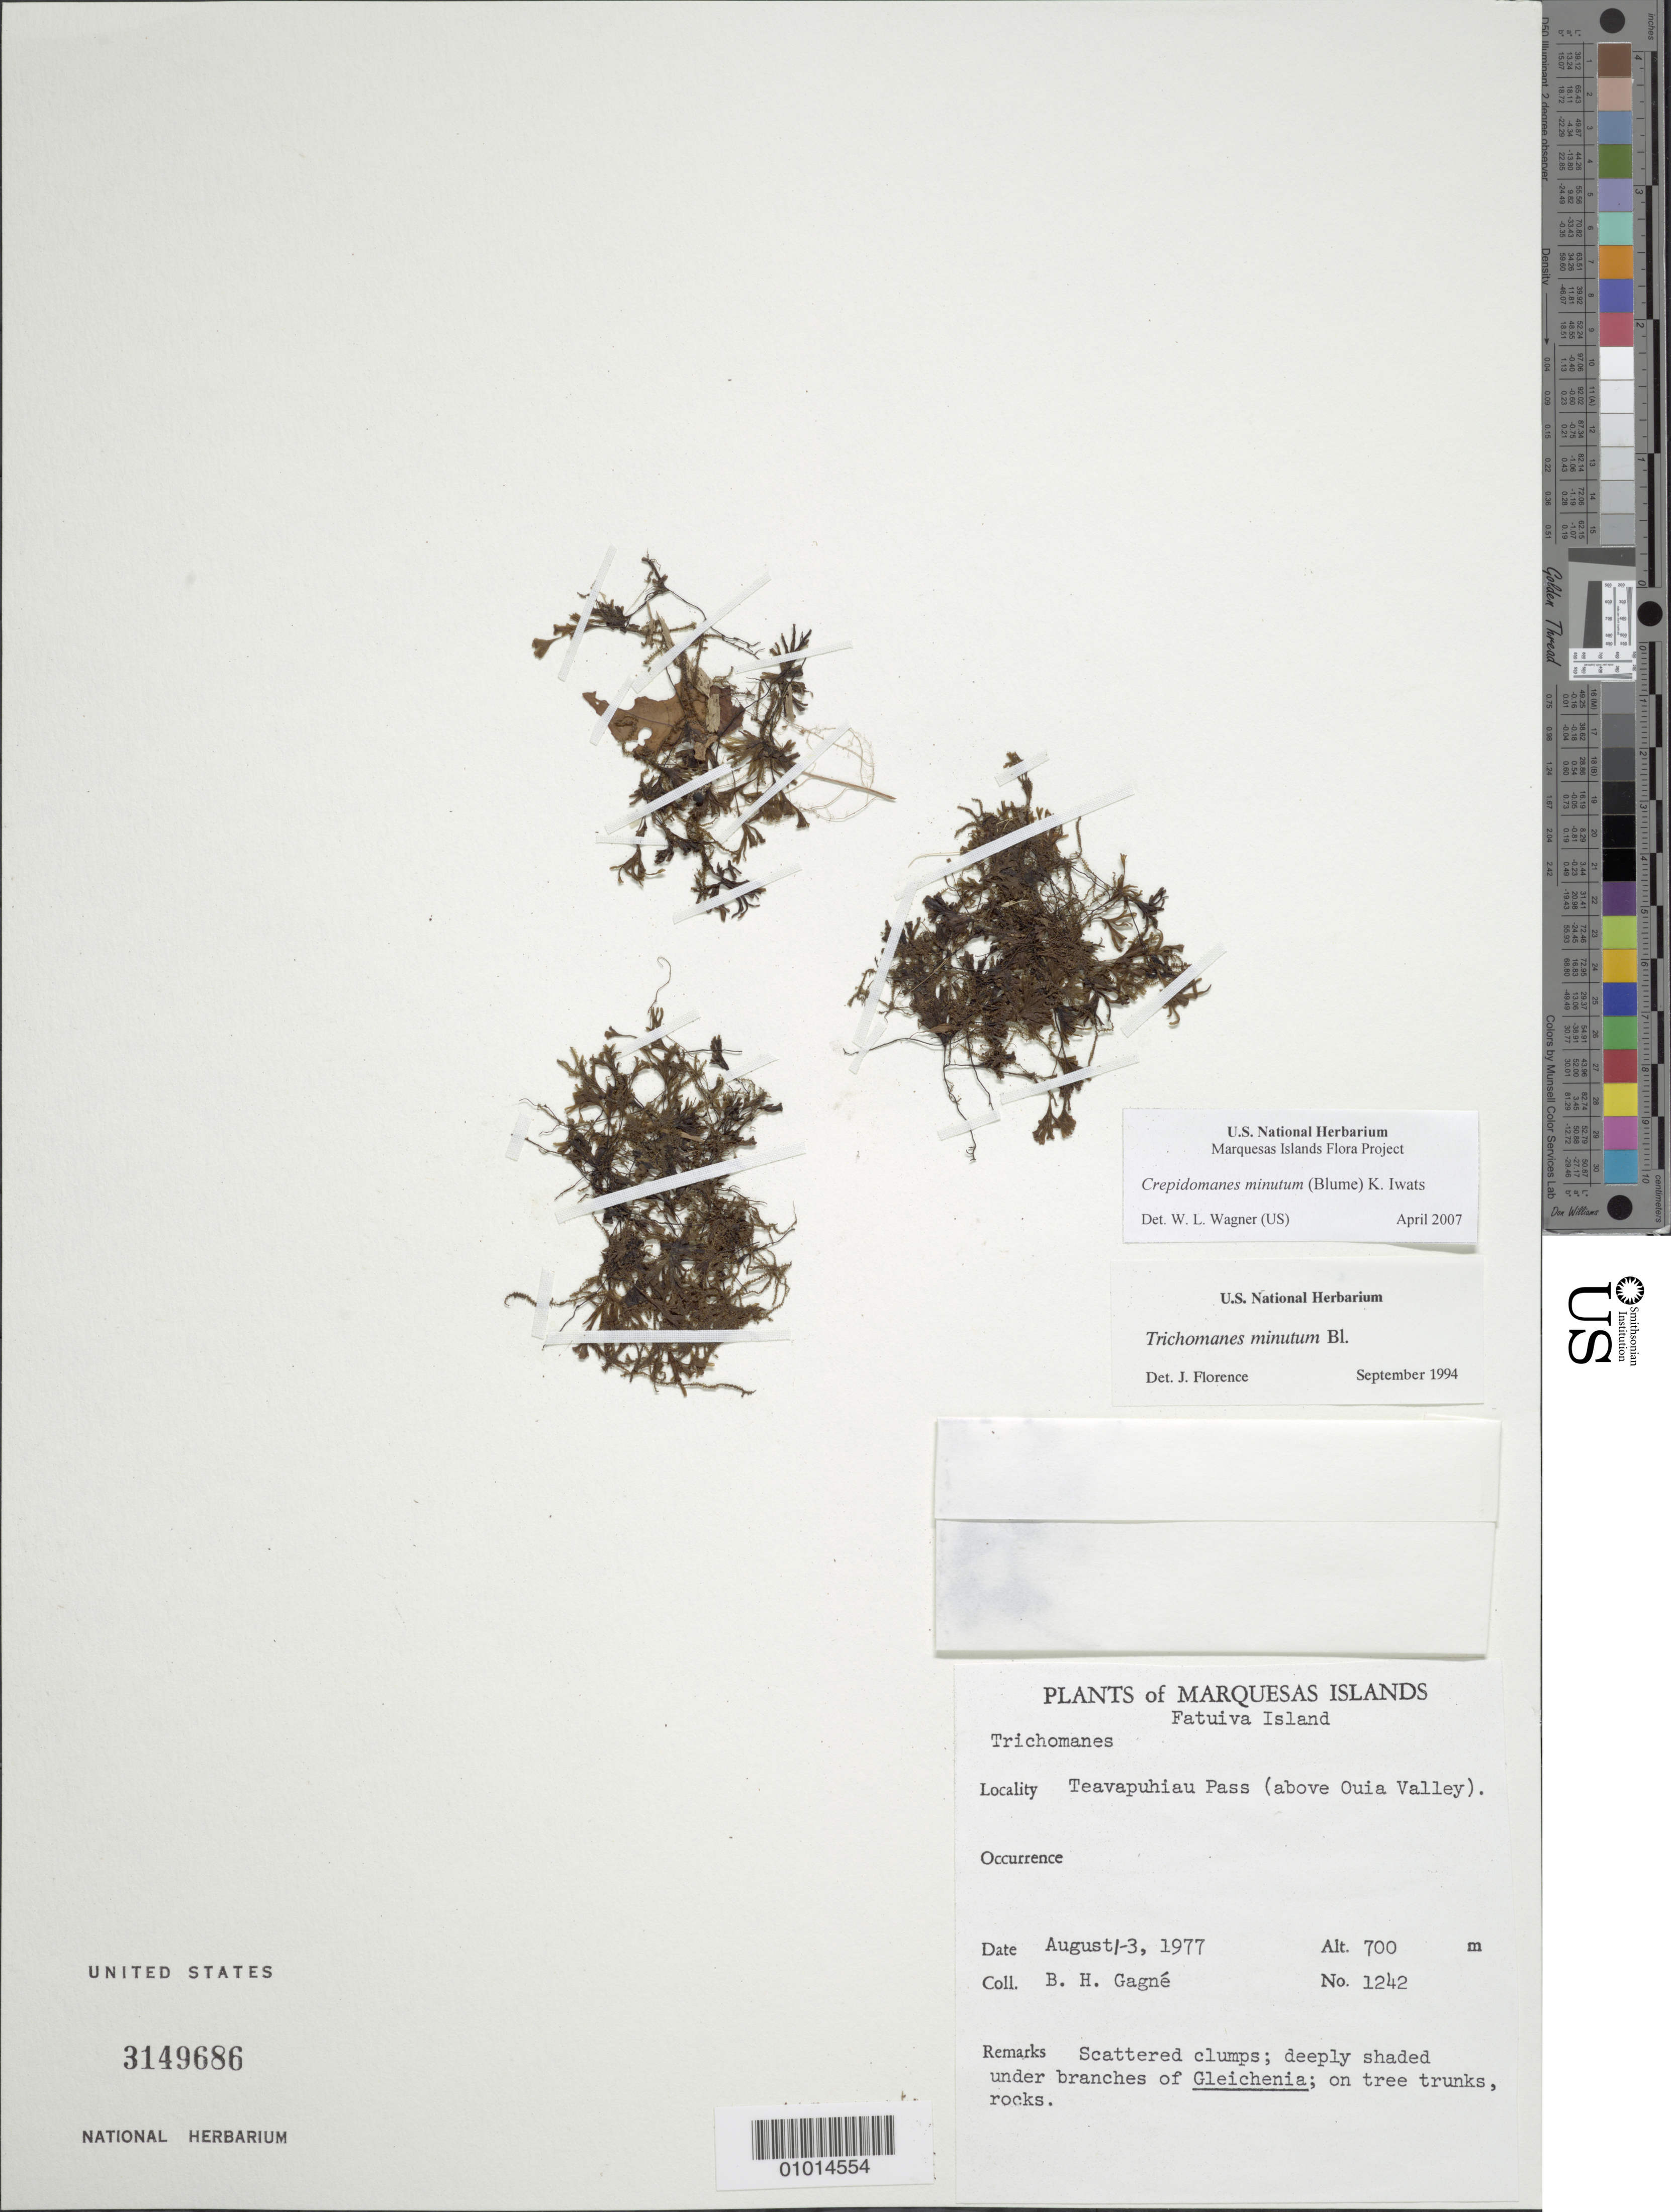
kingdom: Plantae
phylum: Tracheophyta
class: Polypodiopsida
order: Hymenophyllales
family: Hymenophyllaceae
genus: Crepidomanes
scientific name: Crepidomanes minutum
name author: (Blume) K. Iwats.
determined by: Wagner, W. L., (BOT), Smithsonian Institution - National Museum of Natural History (UNITED STATES)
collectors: B. H. Gagné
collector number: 1242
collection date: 1977-08-01/1977-08-03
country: French Polynesia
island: Fatu Hiva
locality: Teavapuhiau Pass (above Ouia Valley)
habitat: Scattered clumps; deeply shaded under branches of Gleichenia; on tree trunks, rocks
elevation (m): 700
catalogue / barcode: US 3149686